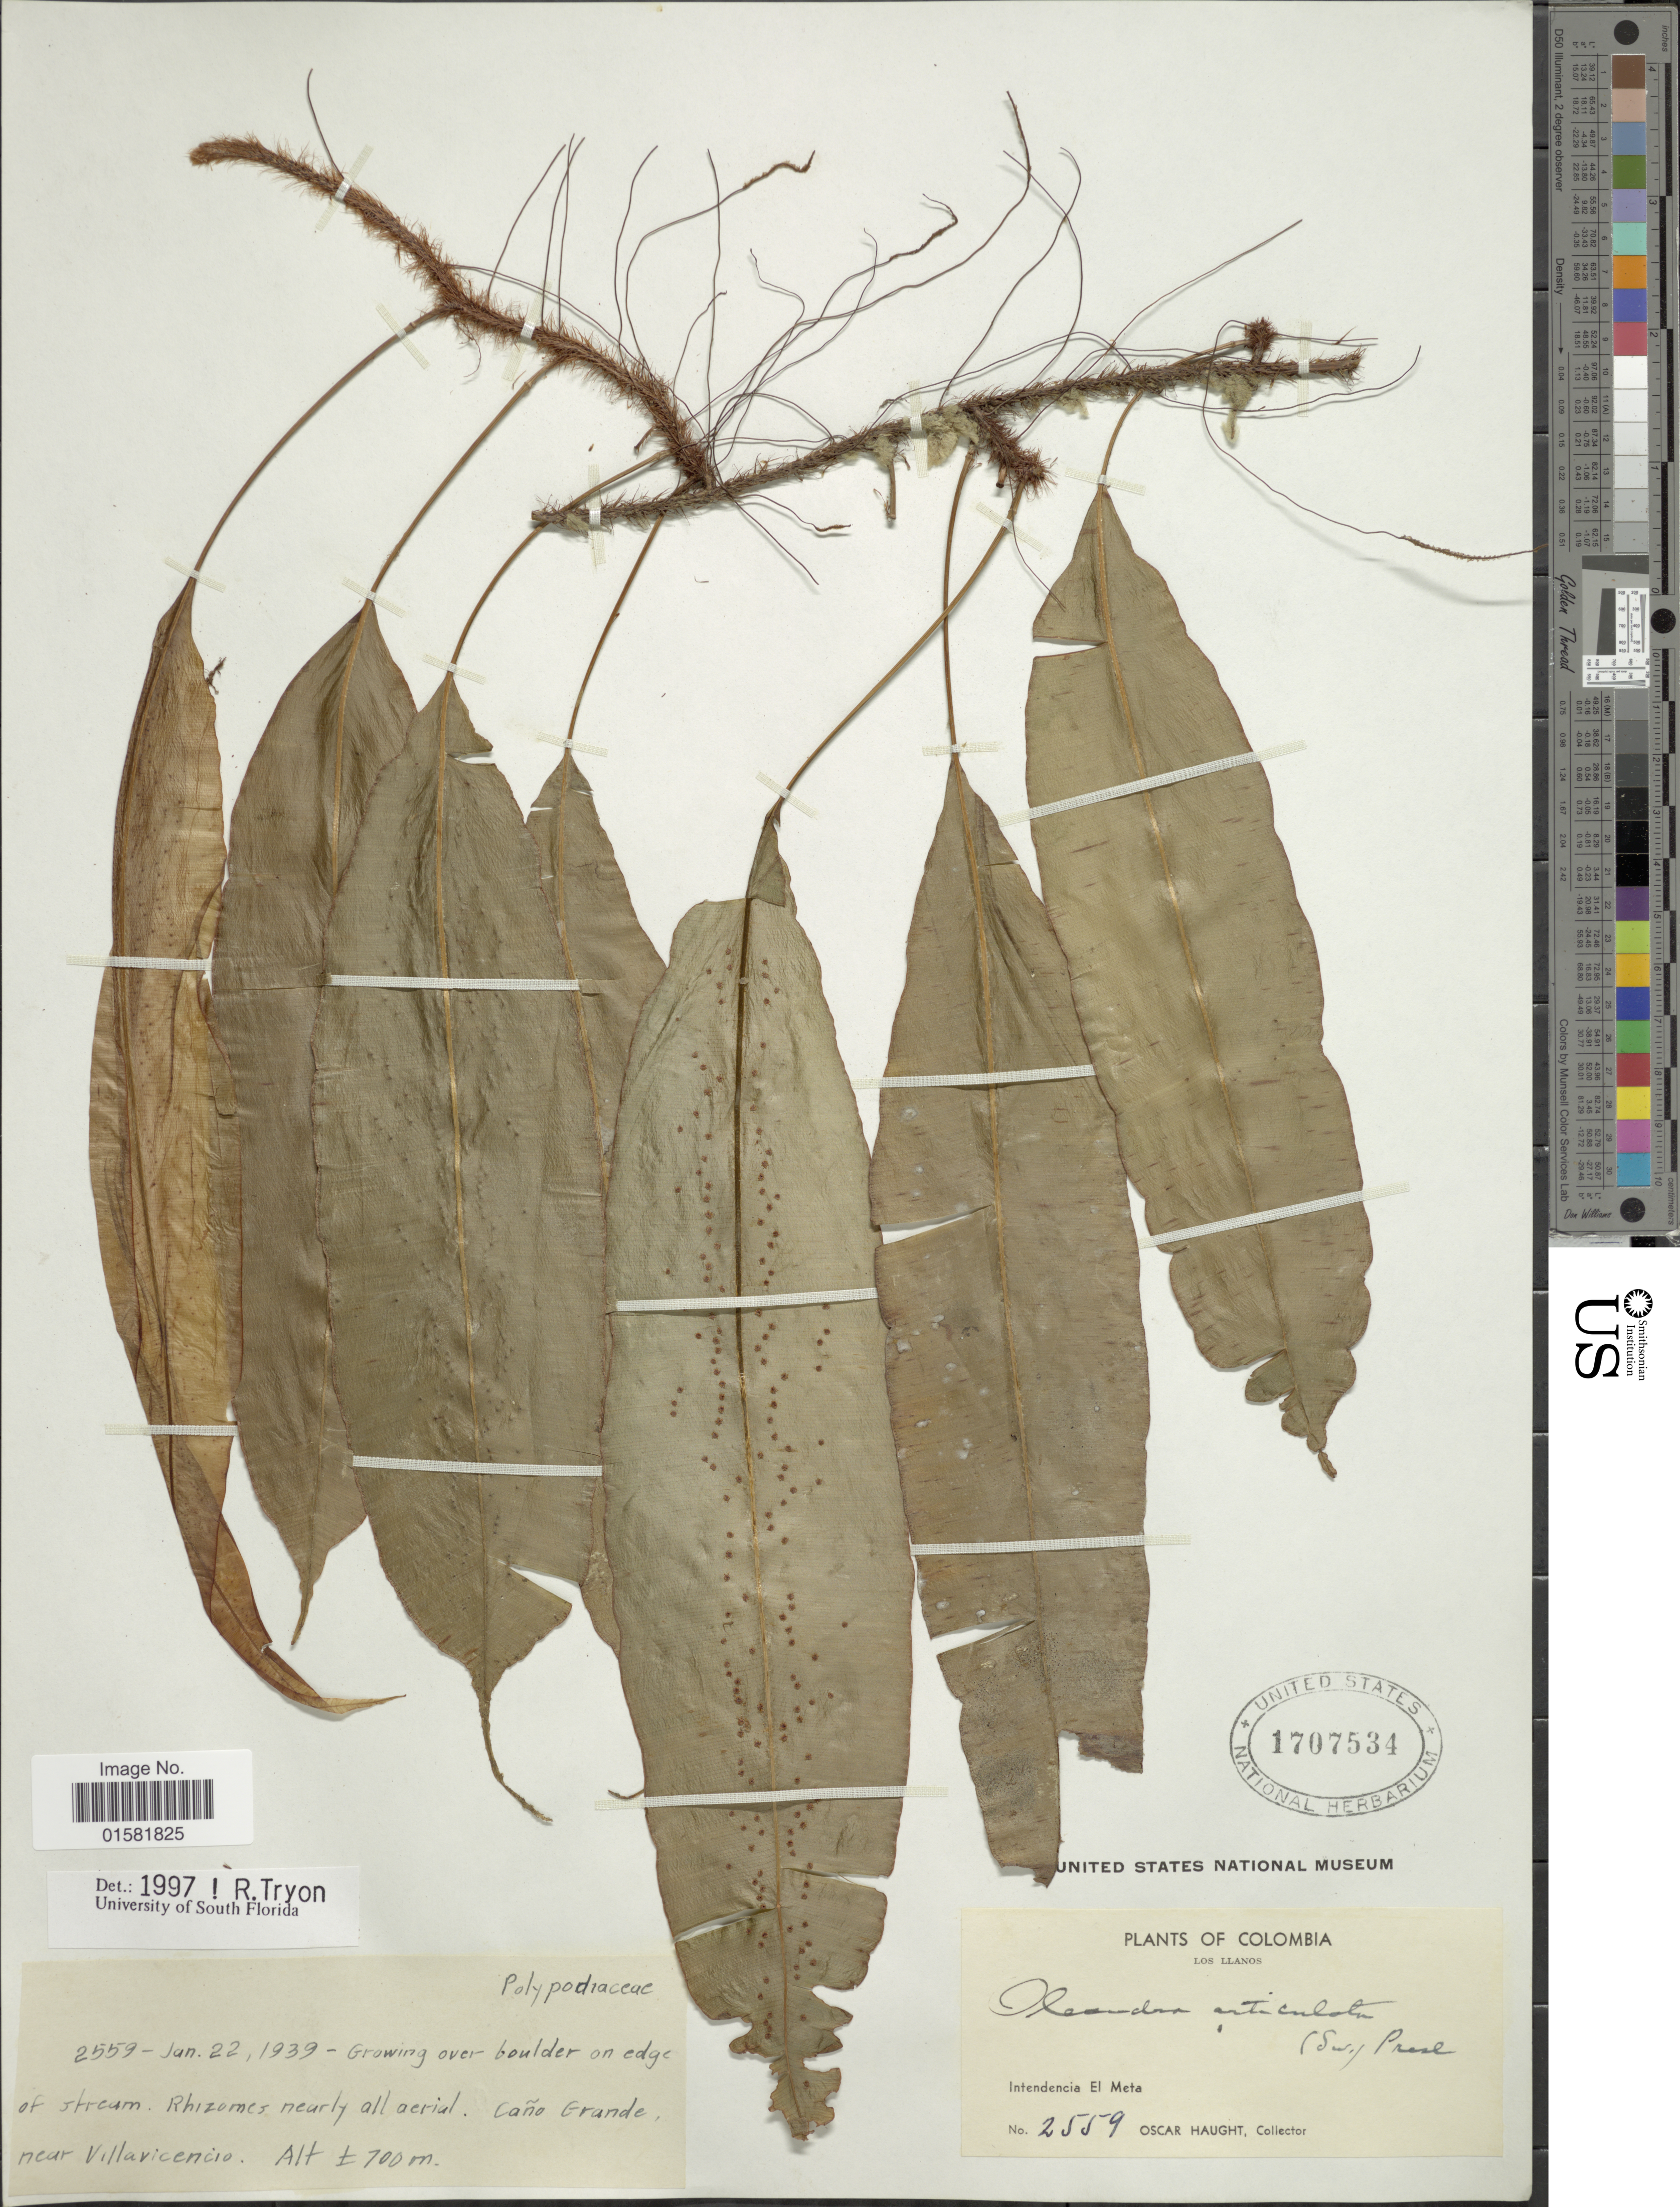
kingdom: Plantae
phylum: Tracheophyta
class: Polypodiopsida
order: Polypodiales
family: Oleandraceae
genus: Oleandra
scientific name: Oleandra articulata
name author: (Sw.) C. Presl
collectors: O. L. Haught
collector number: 2559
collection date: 1939-01-22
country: Colombia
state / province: Meta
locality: Colombia, Los Llanos, Intendencia El Meta, Caño Grande near Villavicencio.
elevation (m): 700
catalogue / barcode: US 1707534